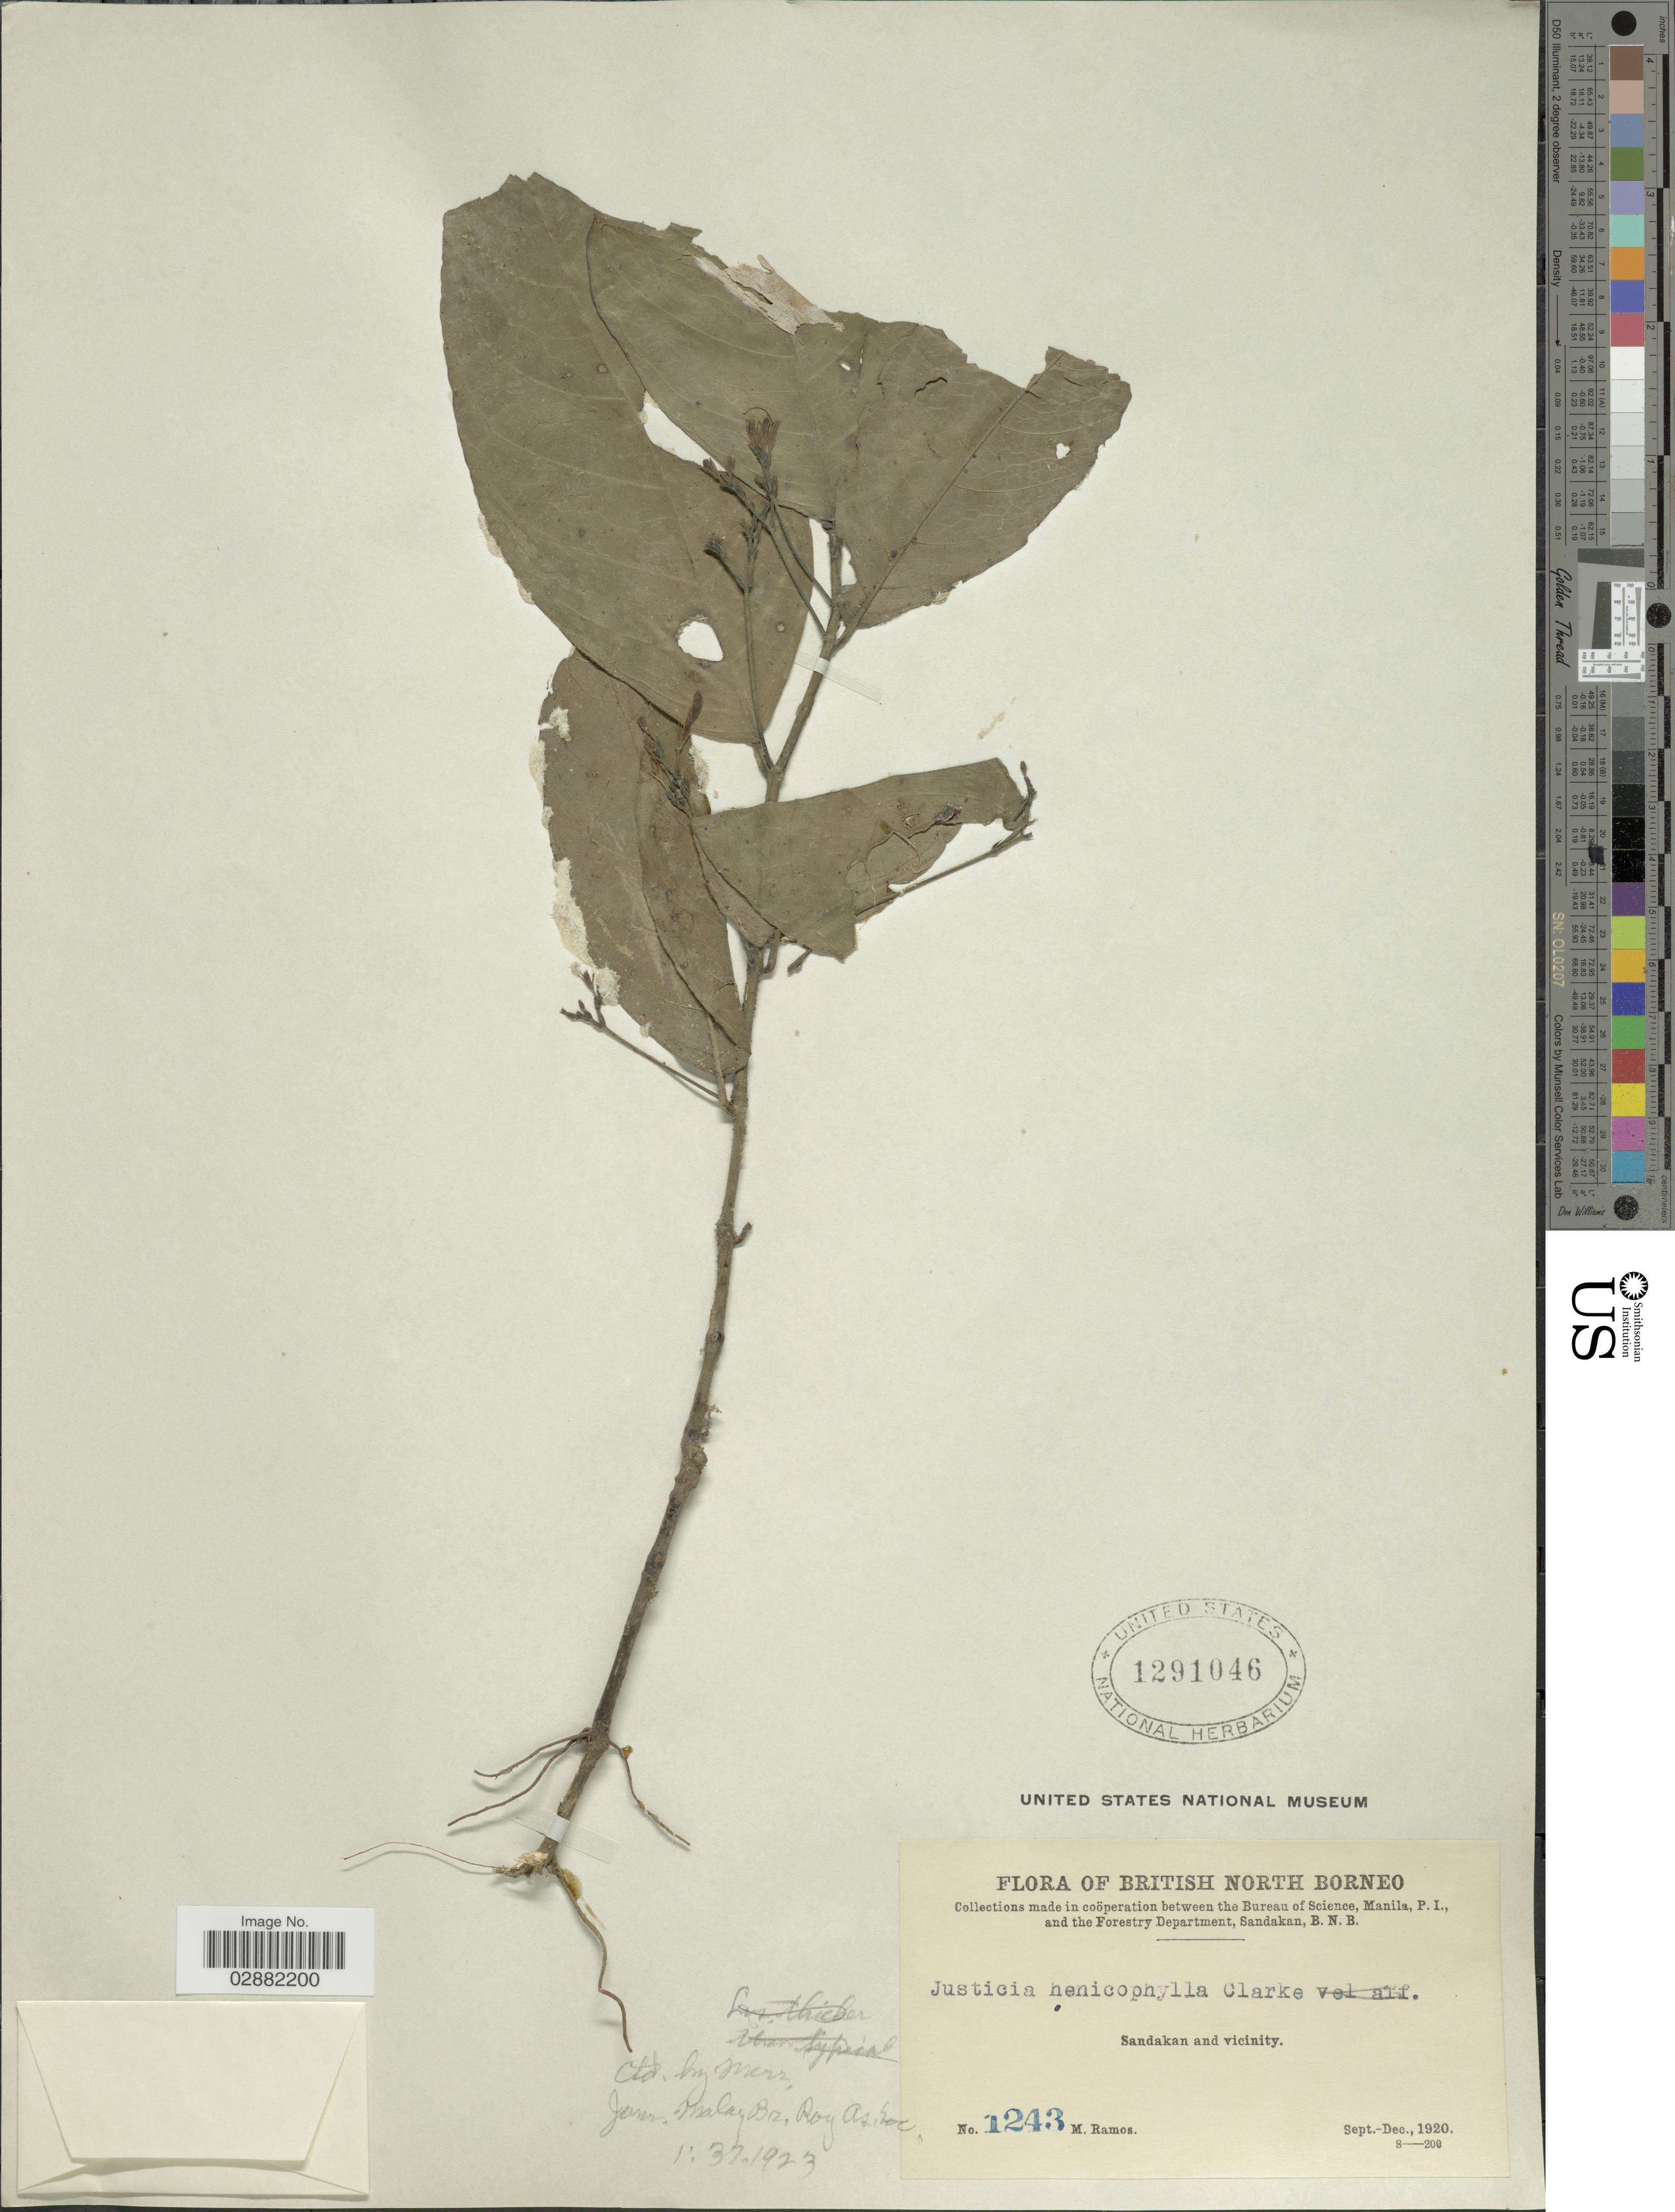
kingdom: Plantae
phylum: Tracheophyta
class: Magnoliopsida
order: Lamiales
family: Acanthaceae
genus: Justicia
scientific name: Justicia henicophylla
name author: C.B. Clarke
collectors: M. Ramos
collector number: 1243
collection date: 1920-09/1920-12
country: Malaysia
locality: British North Borneo. Sandakan and vicinity.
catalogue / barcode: US 1291046